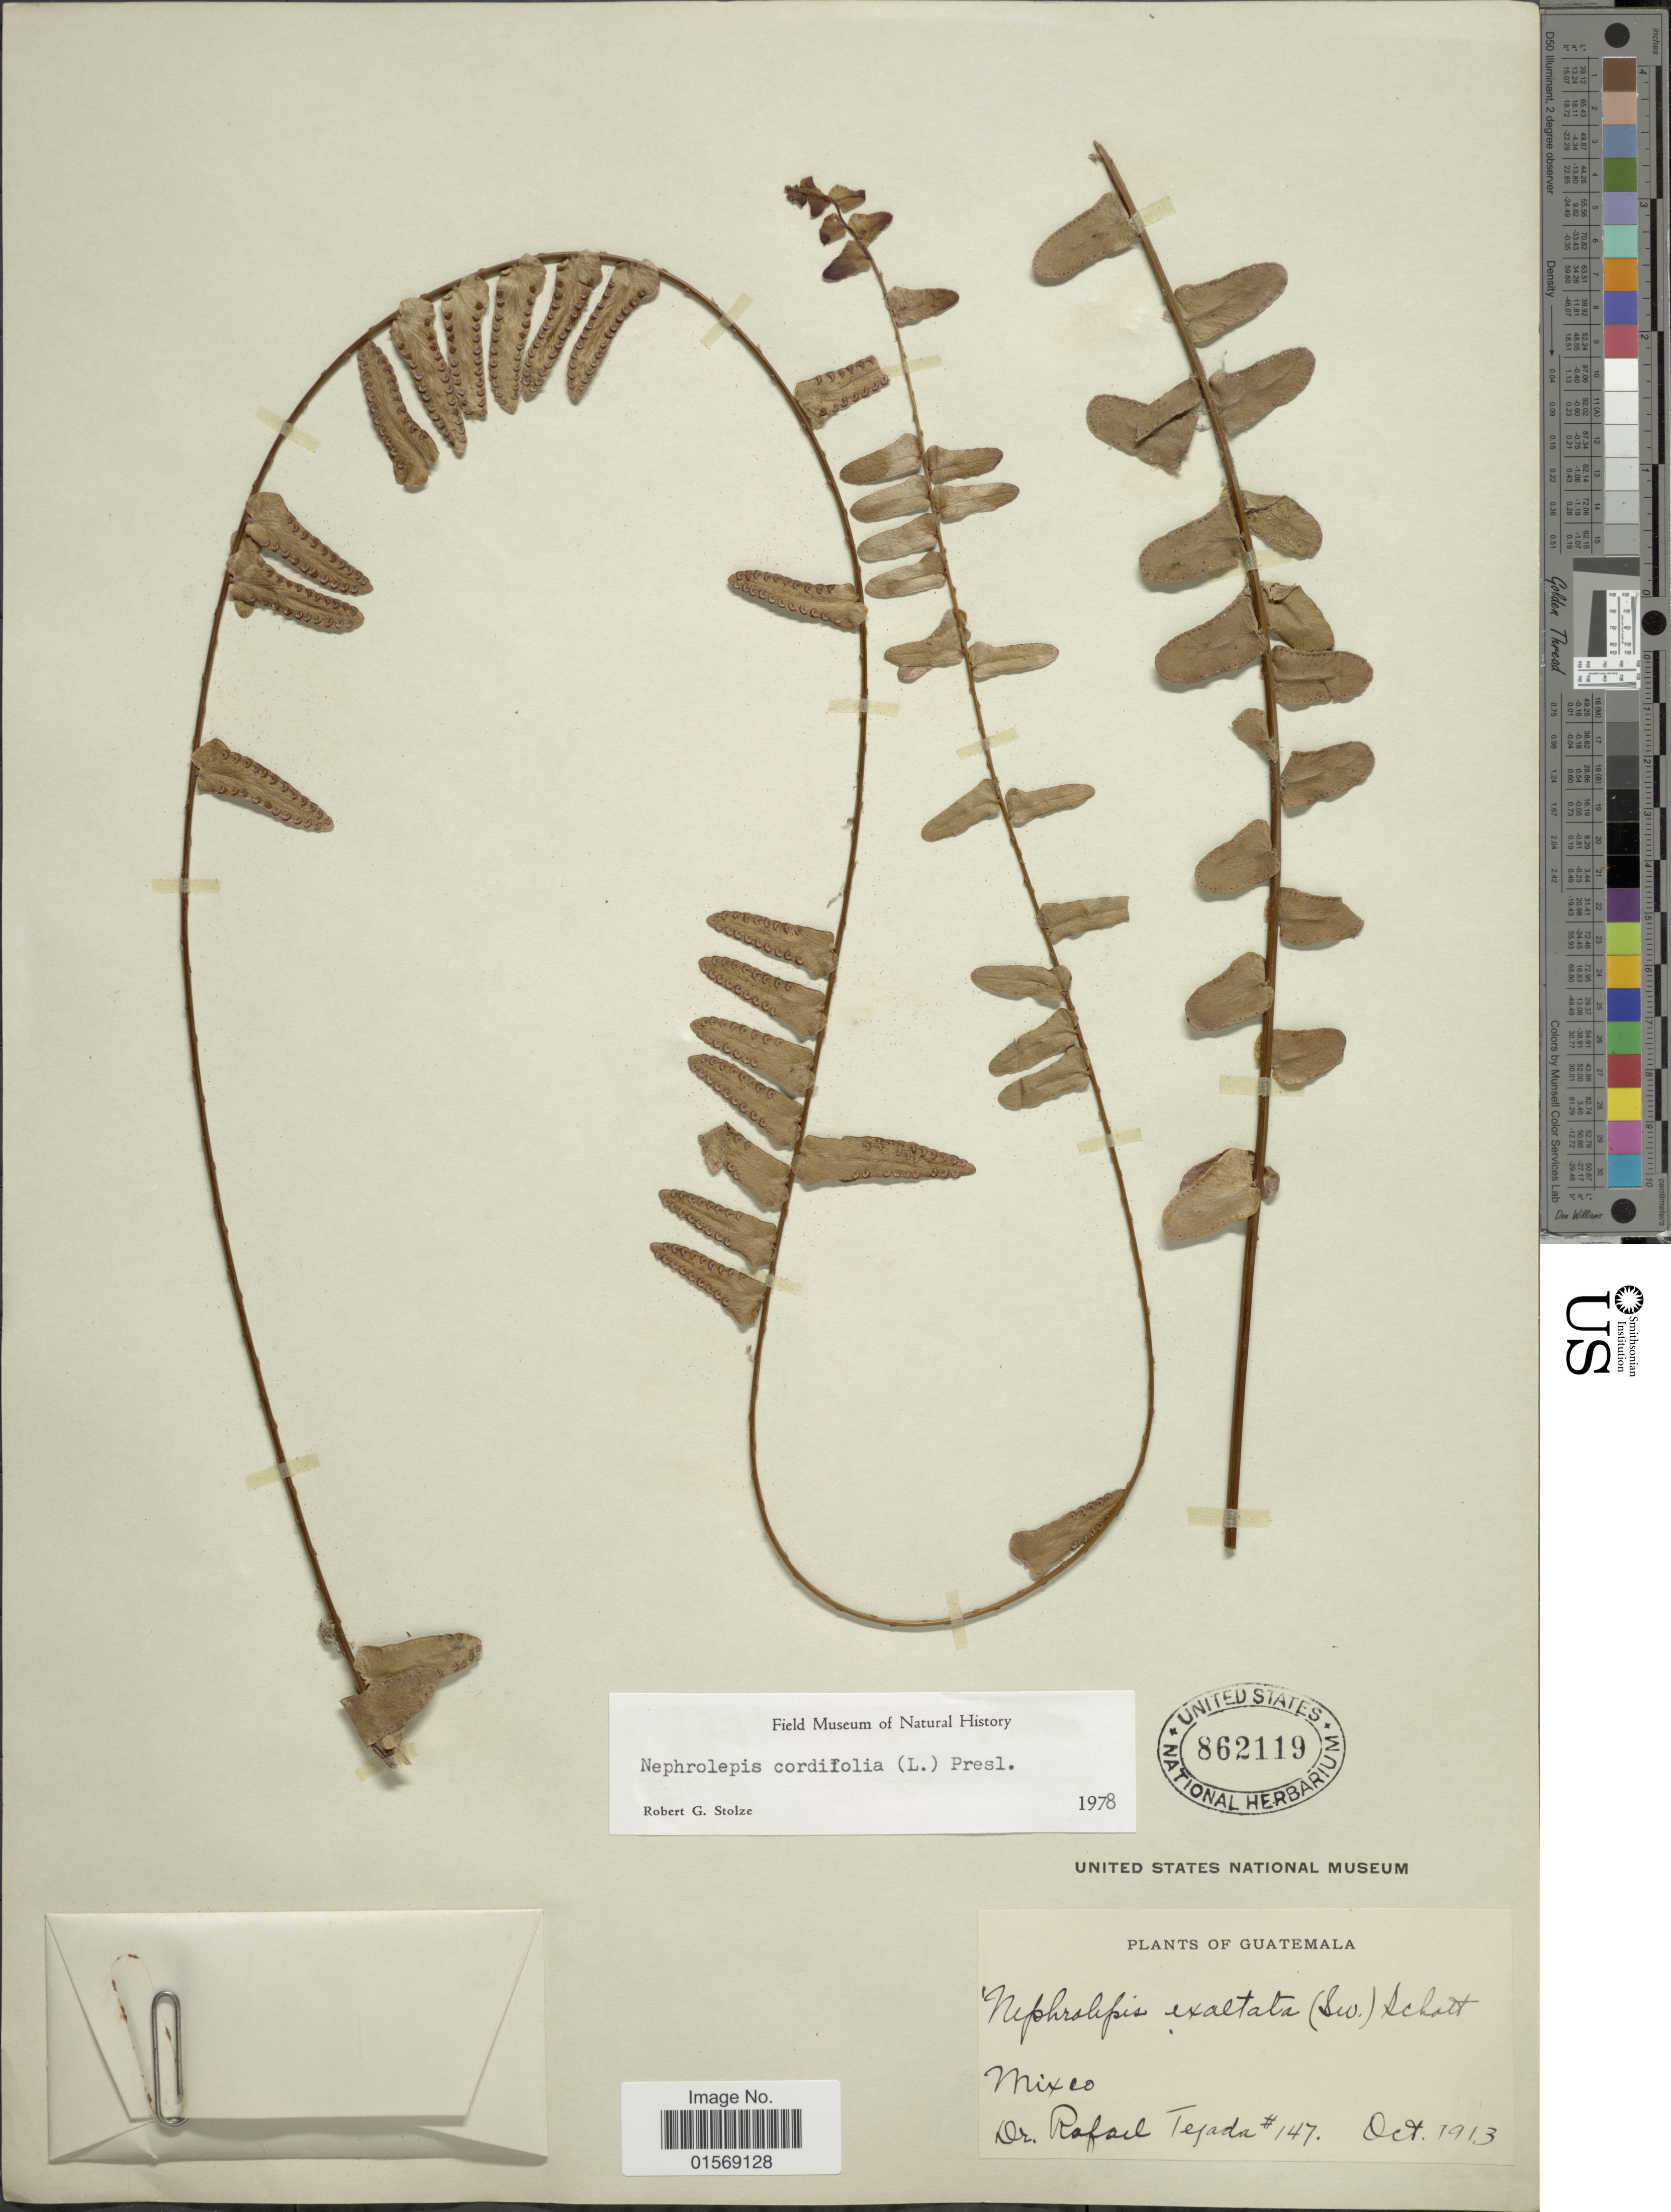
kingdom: Plantae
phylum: Tracheophyta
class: Polypodiopsida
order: Polypodiales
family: Nephrolepidaceae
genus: Nephrolepis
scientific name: Nephrolepis pendula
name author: (Raddi) J. Sm.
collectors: R. Tejada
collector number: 147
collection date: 1913-10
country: Guatemala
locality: Guatemala. Mixco.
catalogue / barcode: US 862119